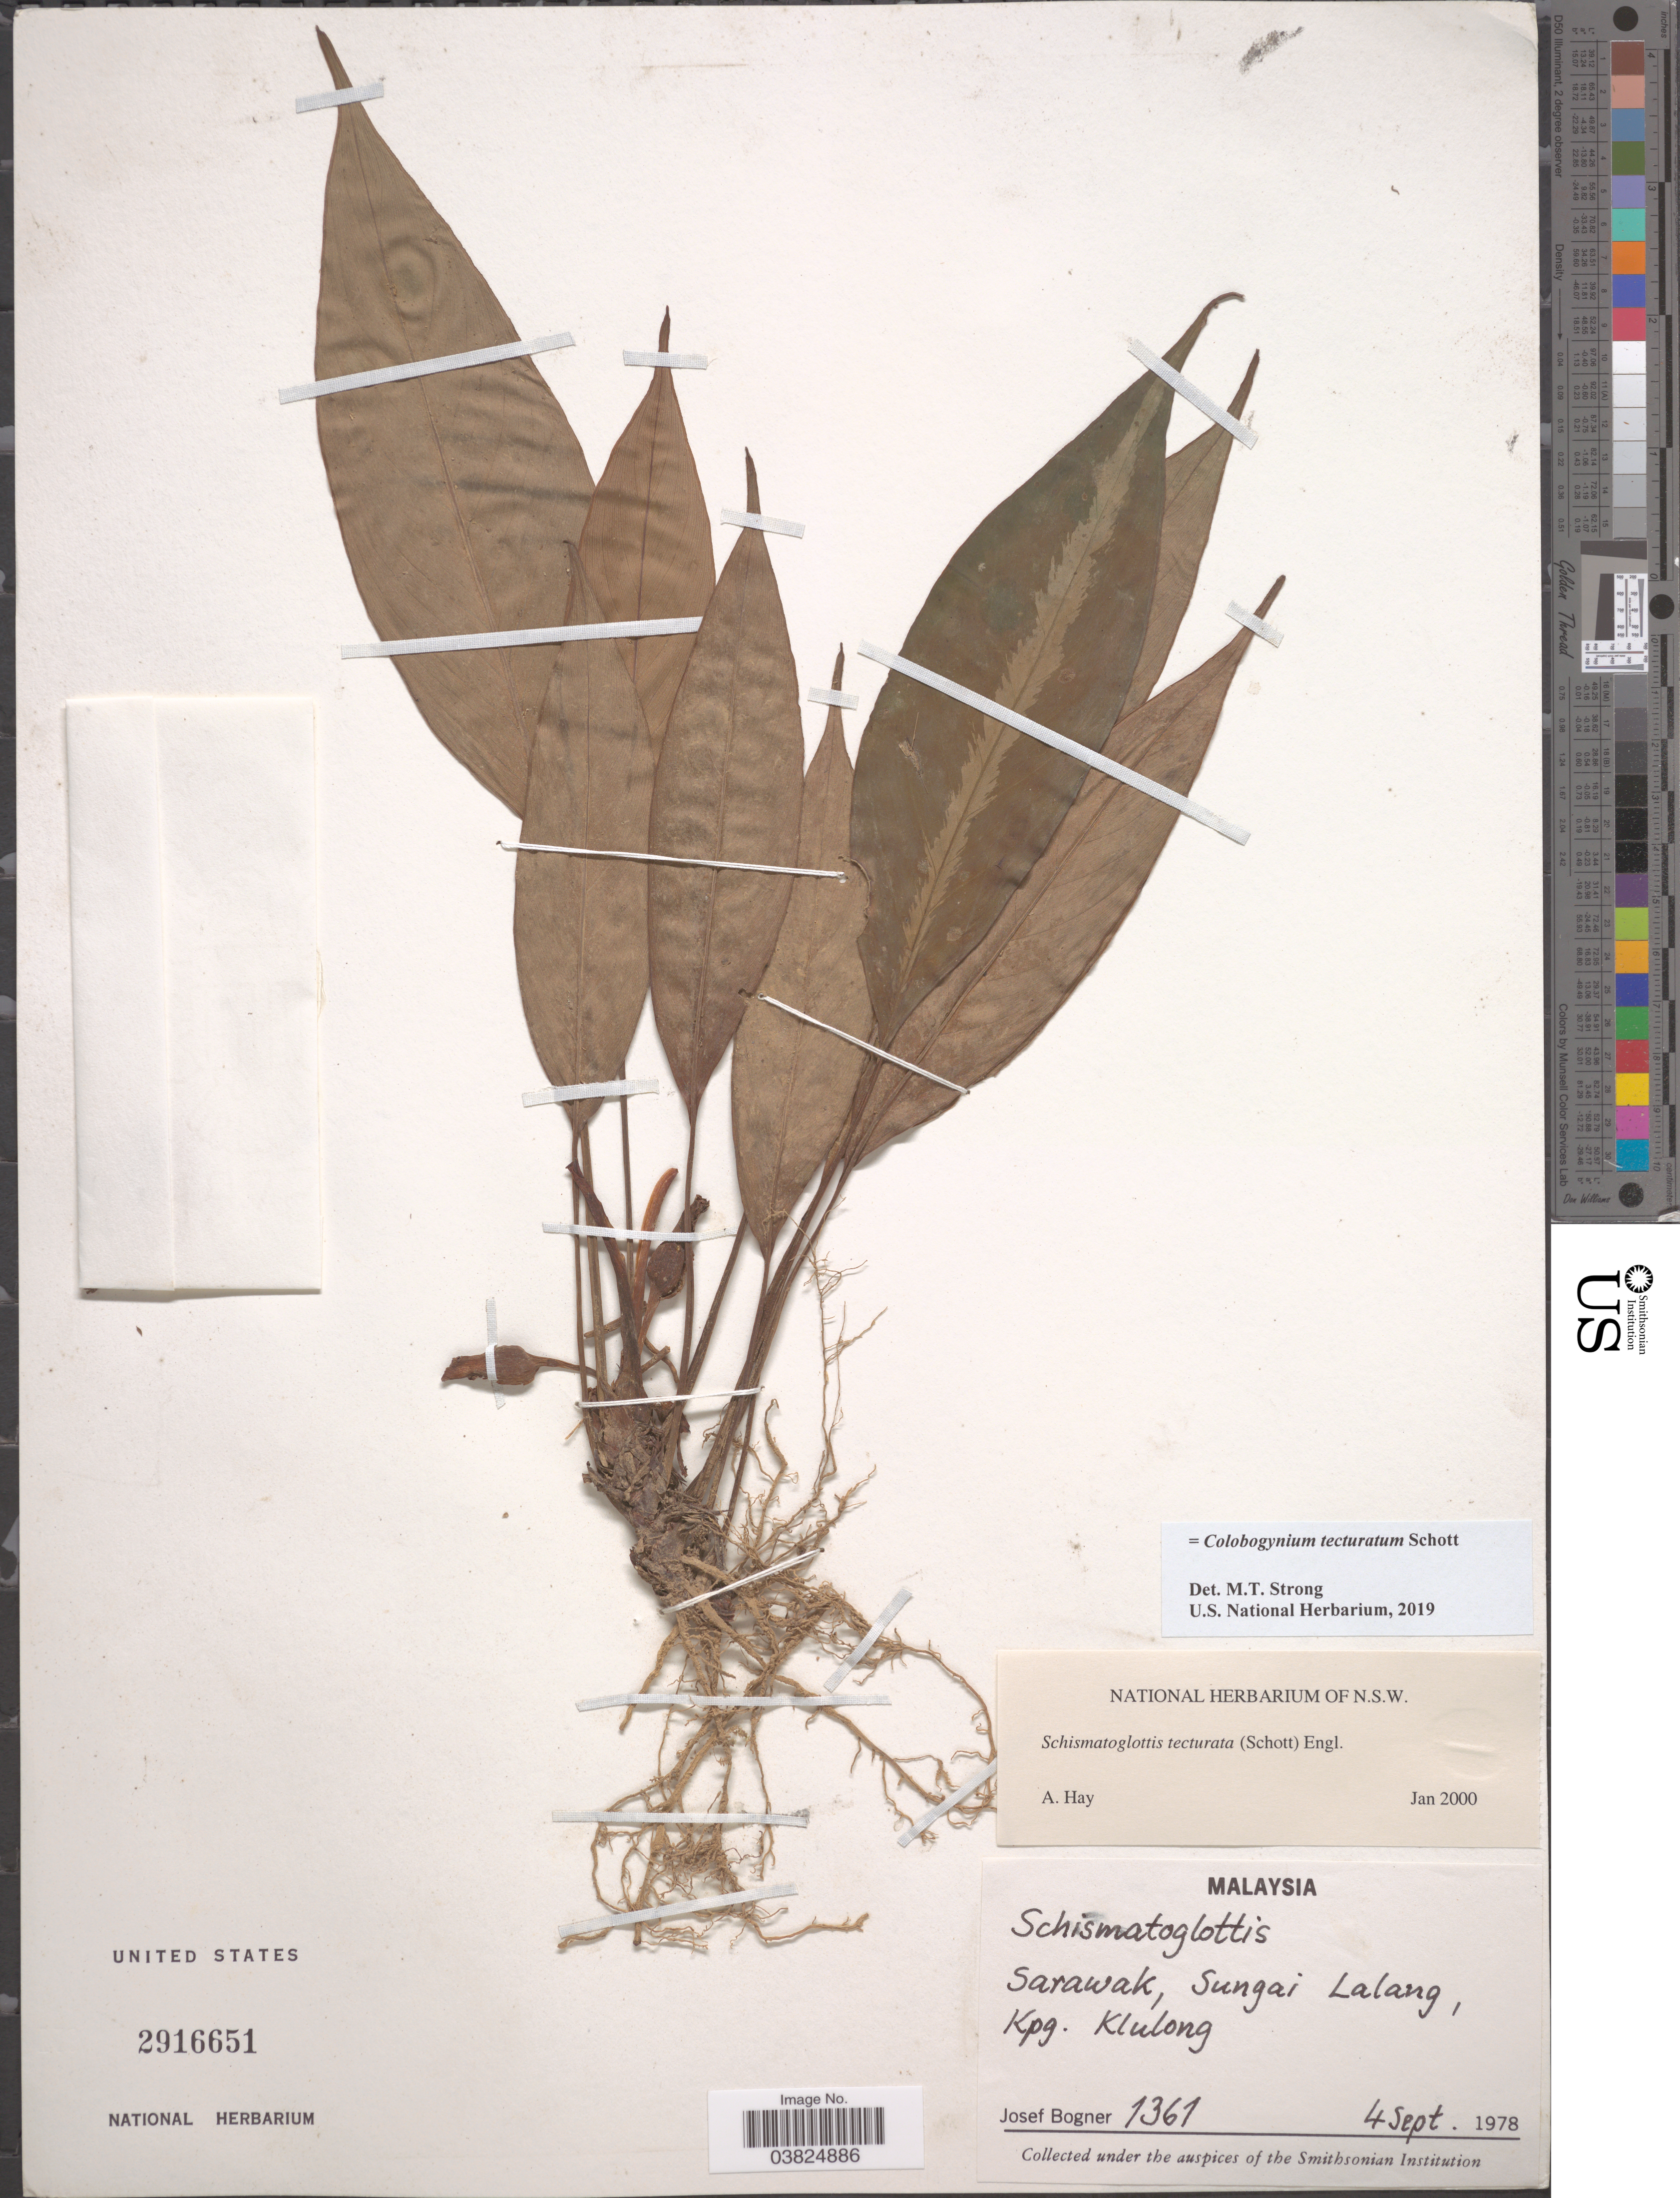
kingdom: Plantae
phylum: Tracheophyta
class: Liliopsida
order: Alismatales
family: Araceae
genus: Colobogynium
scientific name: Colobogynium tecturatum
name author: Schott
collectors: J. Bogner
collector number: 1361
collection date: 1978-09-04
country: Malaysia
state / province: Sarawak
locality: Sungai Lalang, Kpg. Klulong.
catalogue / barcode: US 2916651